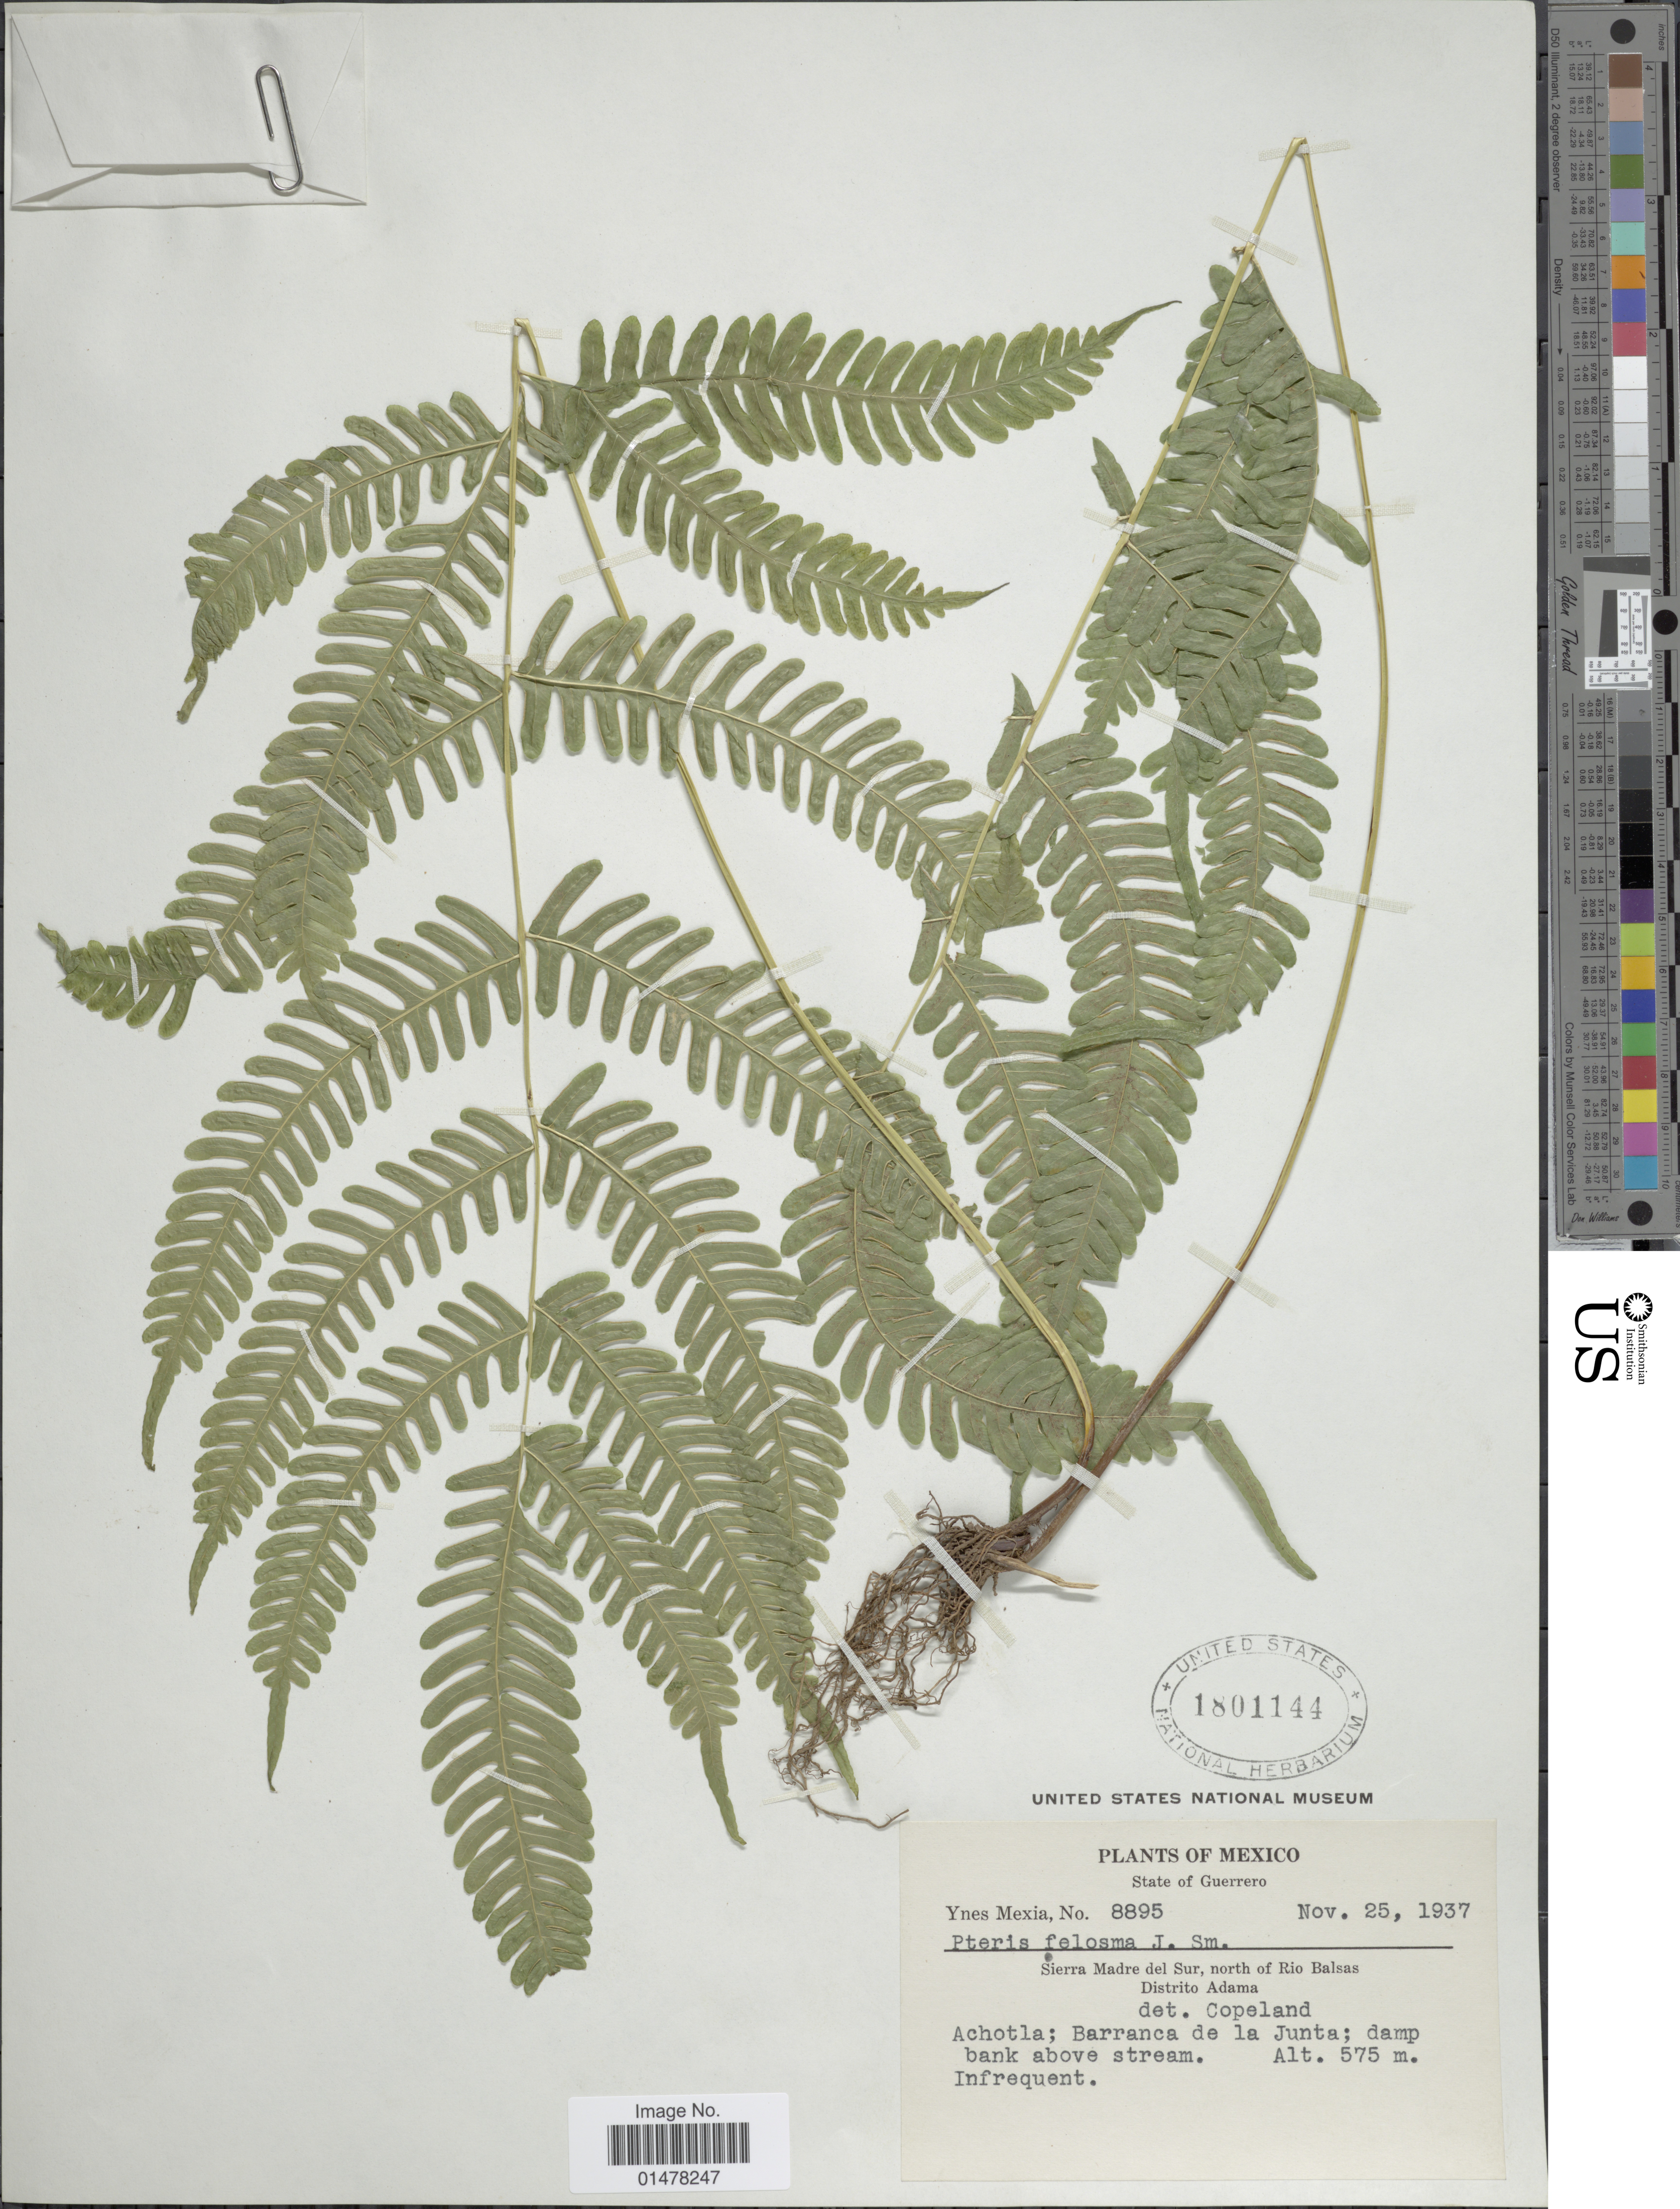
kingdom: Plantae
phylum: Tracheophyta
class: Polypodiopsida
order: Polypodiales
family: Pteridaceae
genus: Pteris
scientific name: Pteris quadriaurita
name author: Retz.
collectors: Y. Mexia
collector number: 8895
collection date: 1937-11-25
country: Mexico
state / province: Guerrero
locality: PLants of Mexico, State of Guerrero, Sierra Madre del Sur, North of Rio Balsas Distrito Adama, Achotla; barranca de la Junta; damp bank above stream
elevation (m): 575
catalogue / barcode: US 1081144